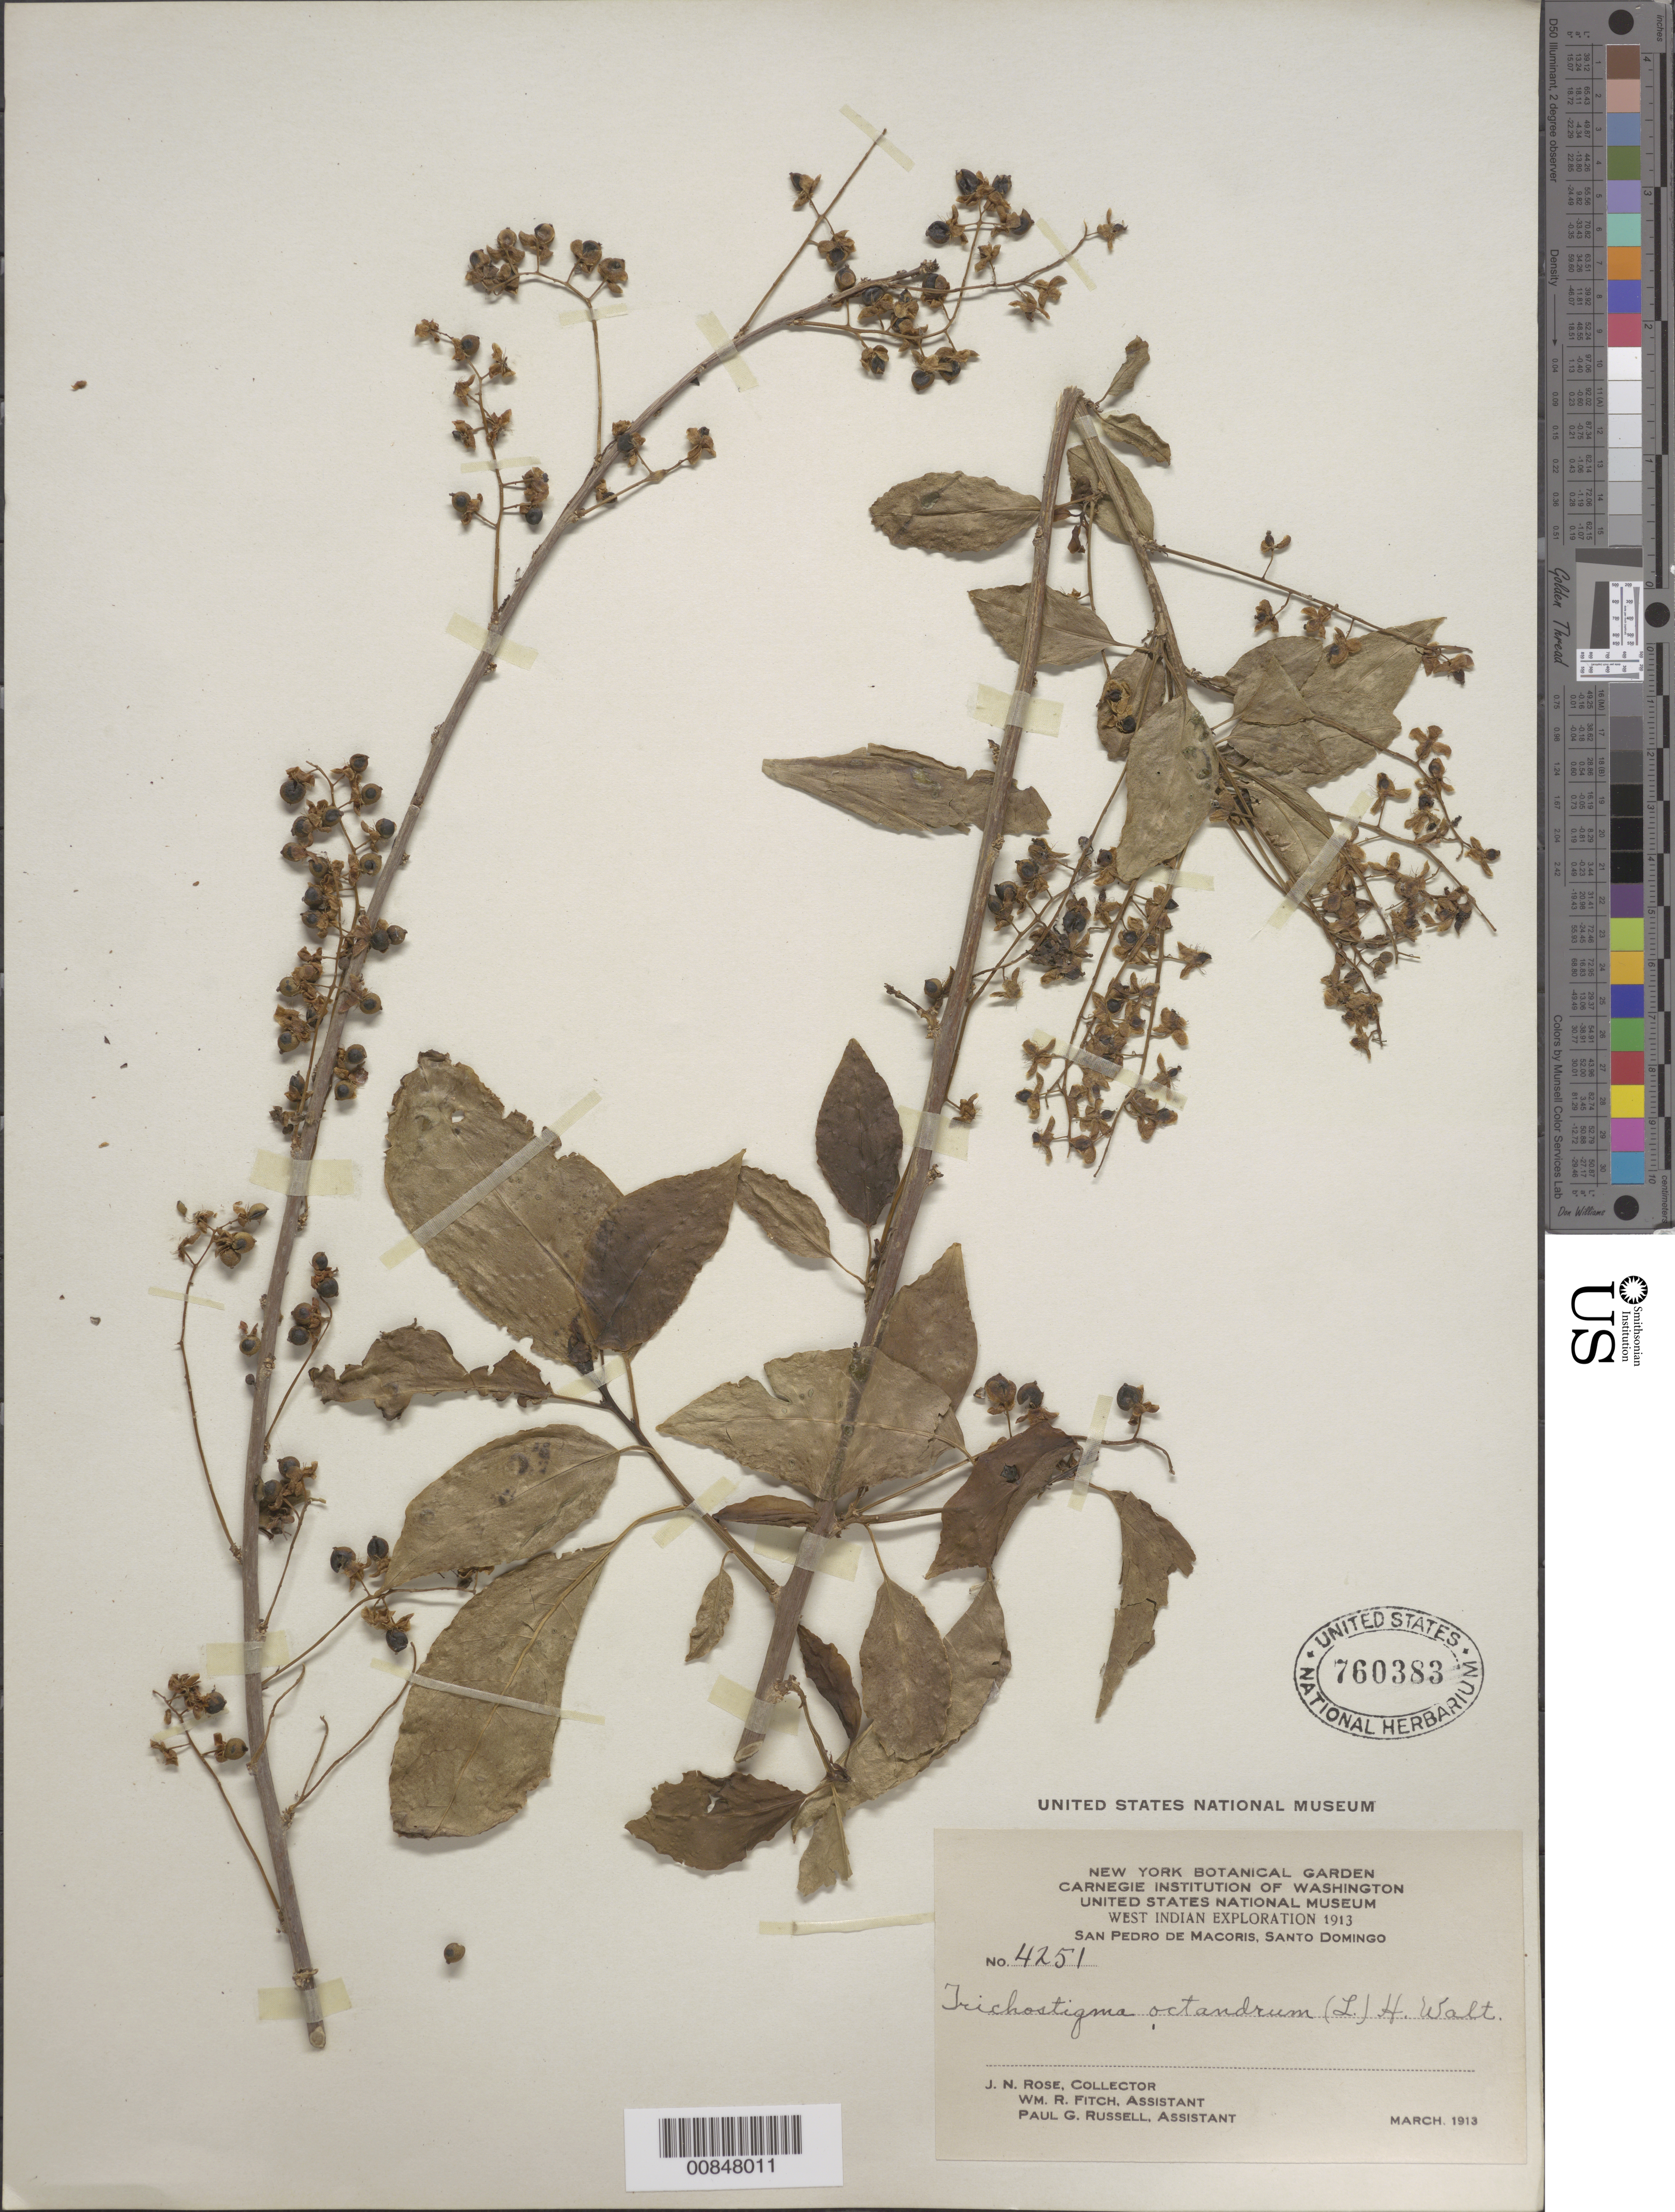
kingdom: Plantae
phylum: Tracheophyta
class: Magnoliopsida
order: Caryophyllales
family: Phytolaccaceae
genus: Trichostigma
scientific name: Trichostigma octandrum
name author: (L.) H. Walter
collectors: J. N. Rose, W. R. Fitch & P. G. Russell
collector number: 4251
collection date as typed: Mar 1913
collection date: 1913-03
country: Dominican Republic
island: Hispaniola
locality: San Pedro de Macoris, Santo Domingo.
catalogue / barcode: US 760383